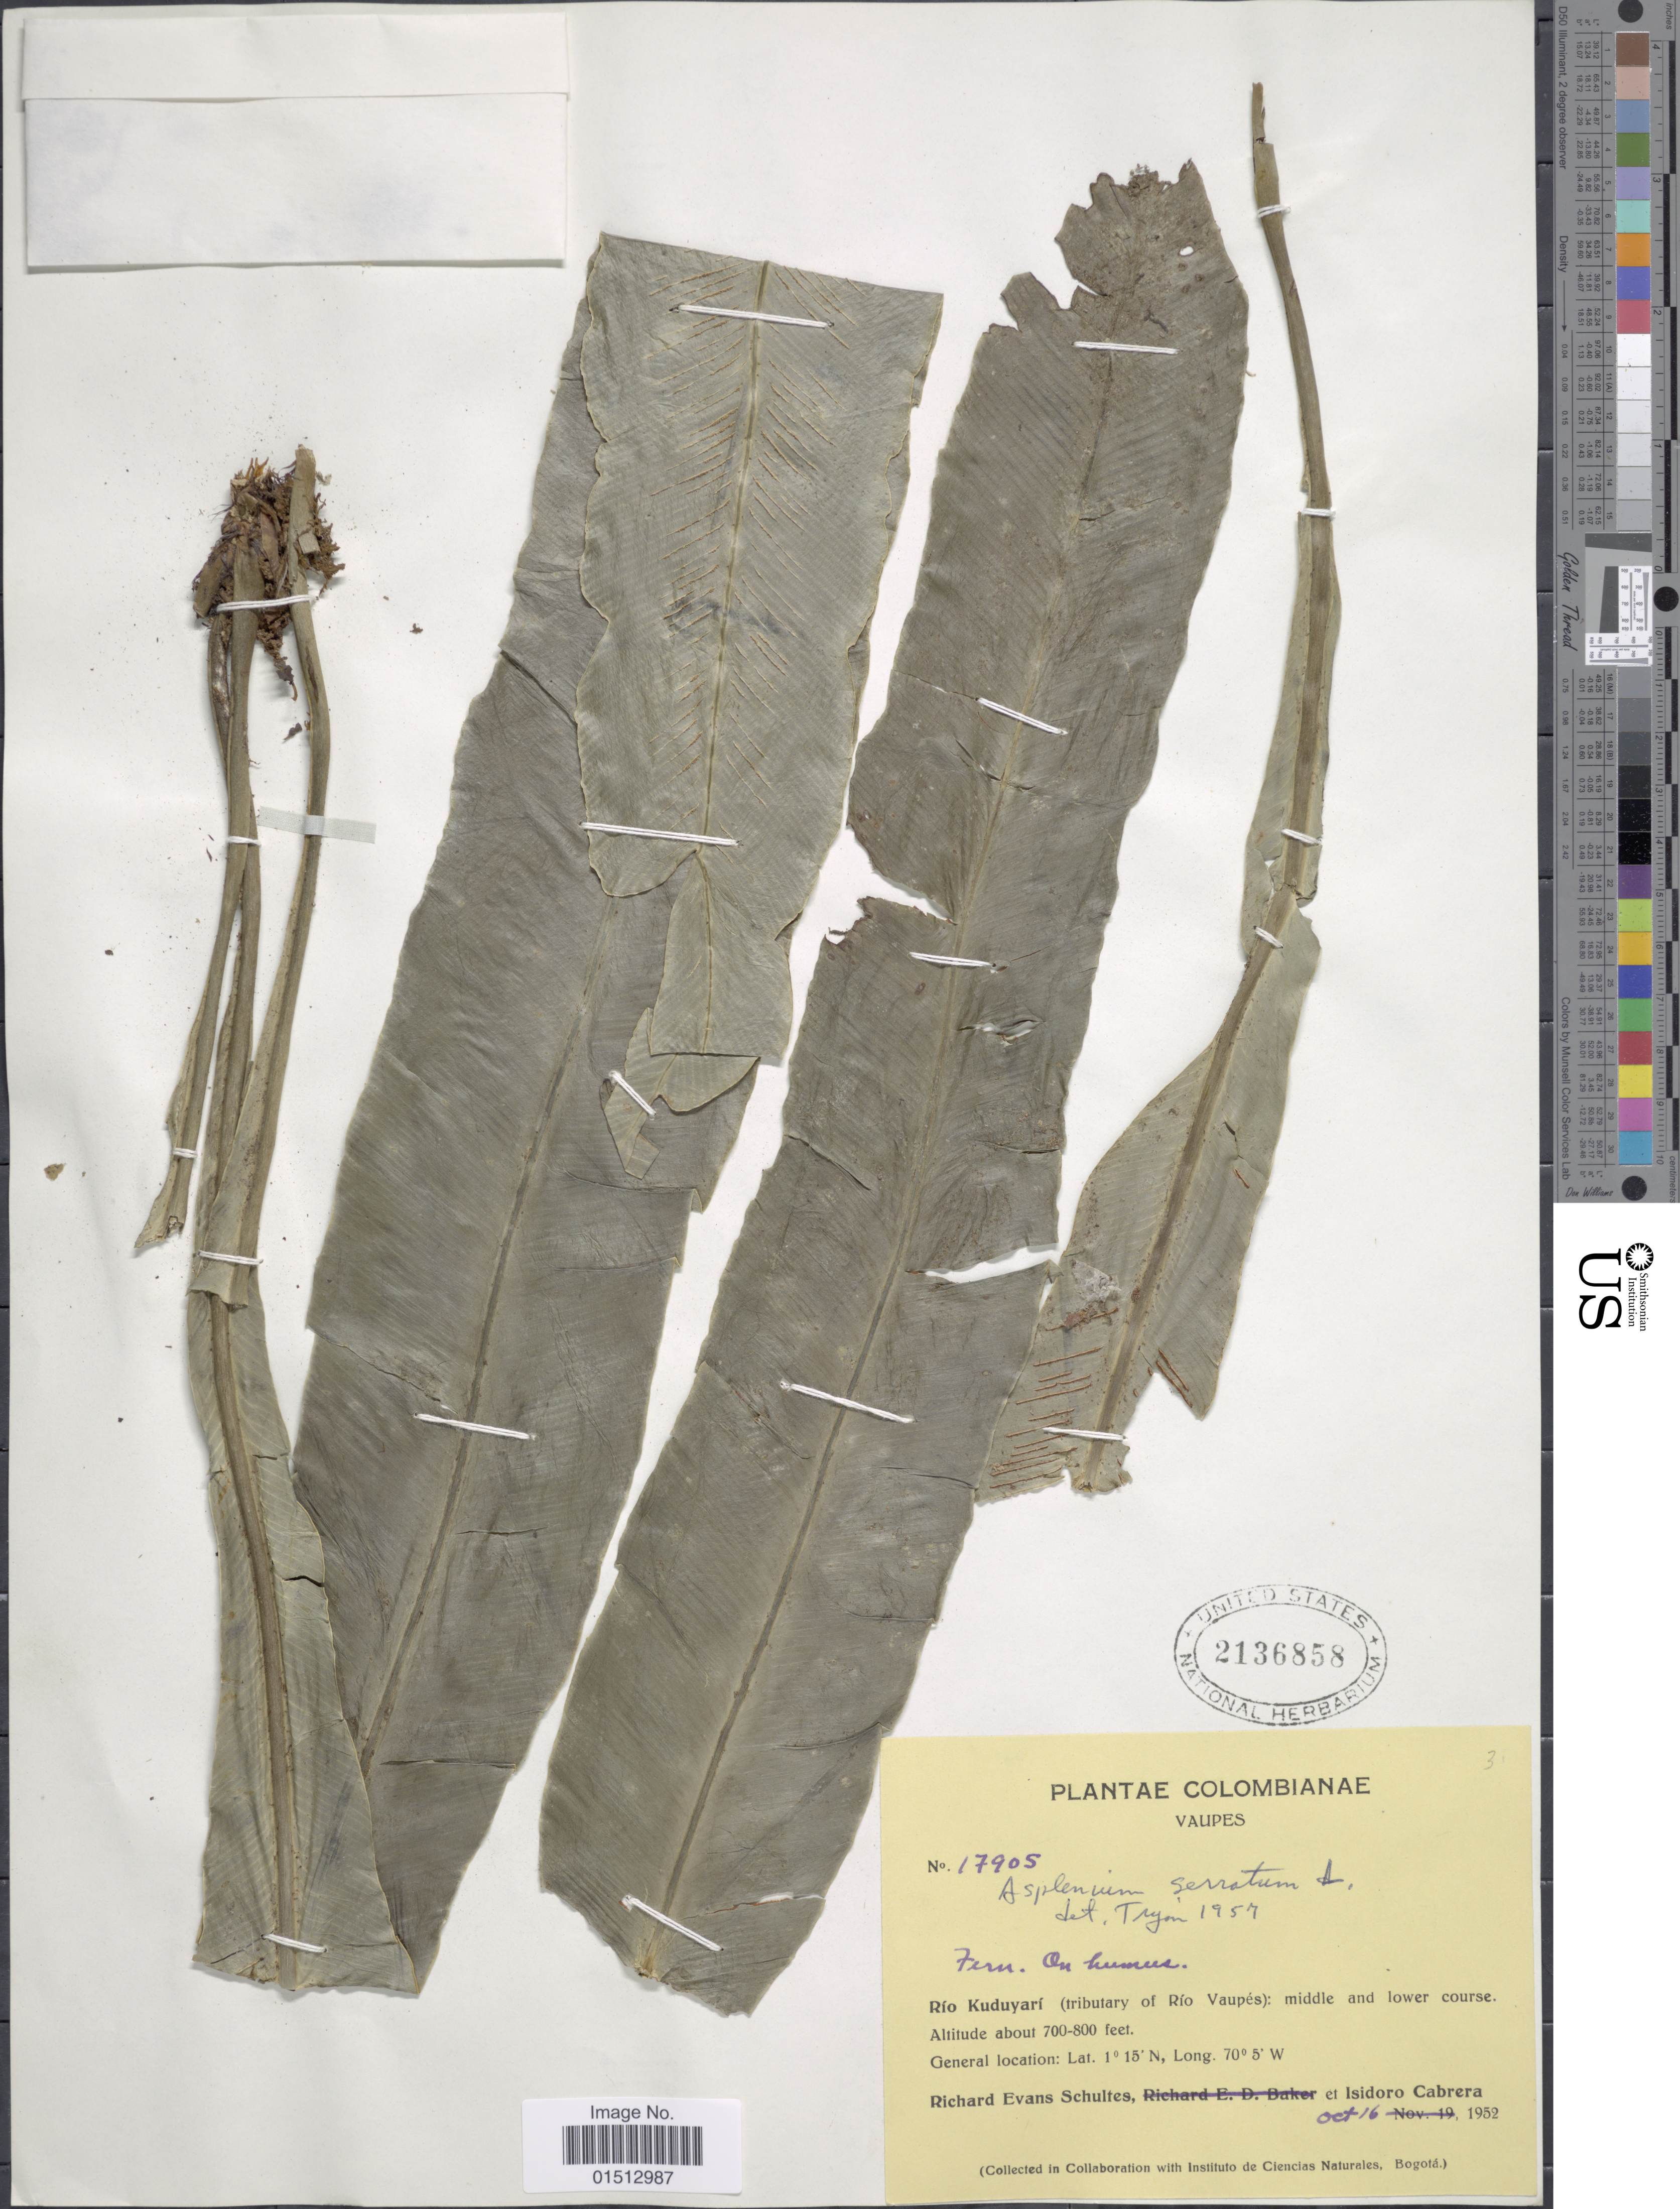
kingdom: Plantae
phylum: Tracheophyta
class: Polypodiopsida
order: Polypodiales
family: Aspleniaceae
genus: Asplenium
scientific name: Asplenium serratum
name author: L.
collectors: R. E. Schultes & I. Cabrera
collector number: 17905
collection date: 1952-10-16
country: Colombia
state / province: Vaupés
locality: Colombianae, Vaupes, Rio Kuduyari (tributary of Rio Vaupes): middle and lower course.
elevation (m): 213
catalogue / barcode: US 2136858